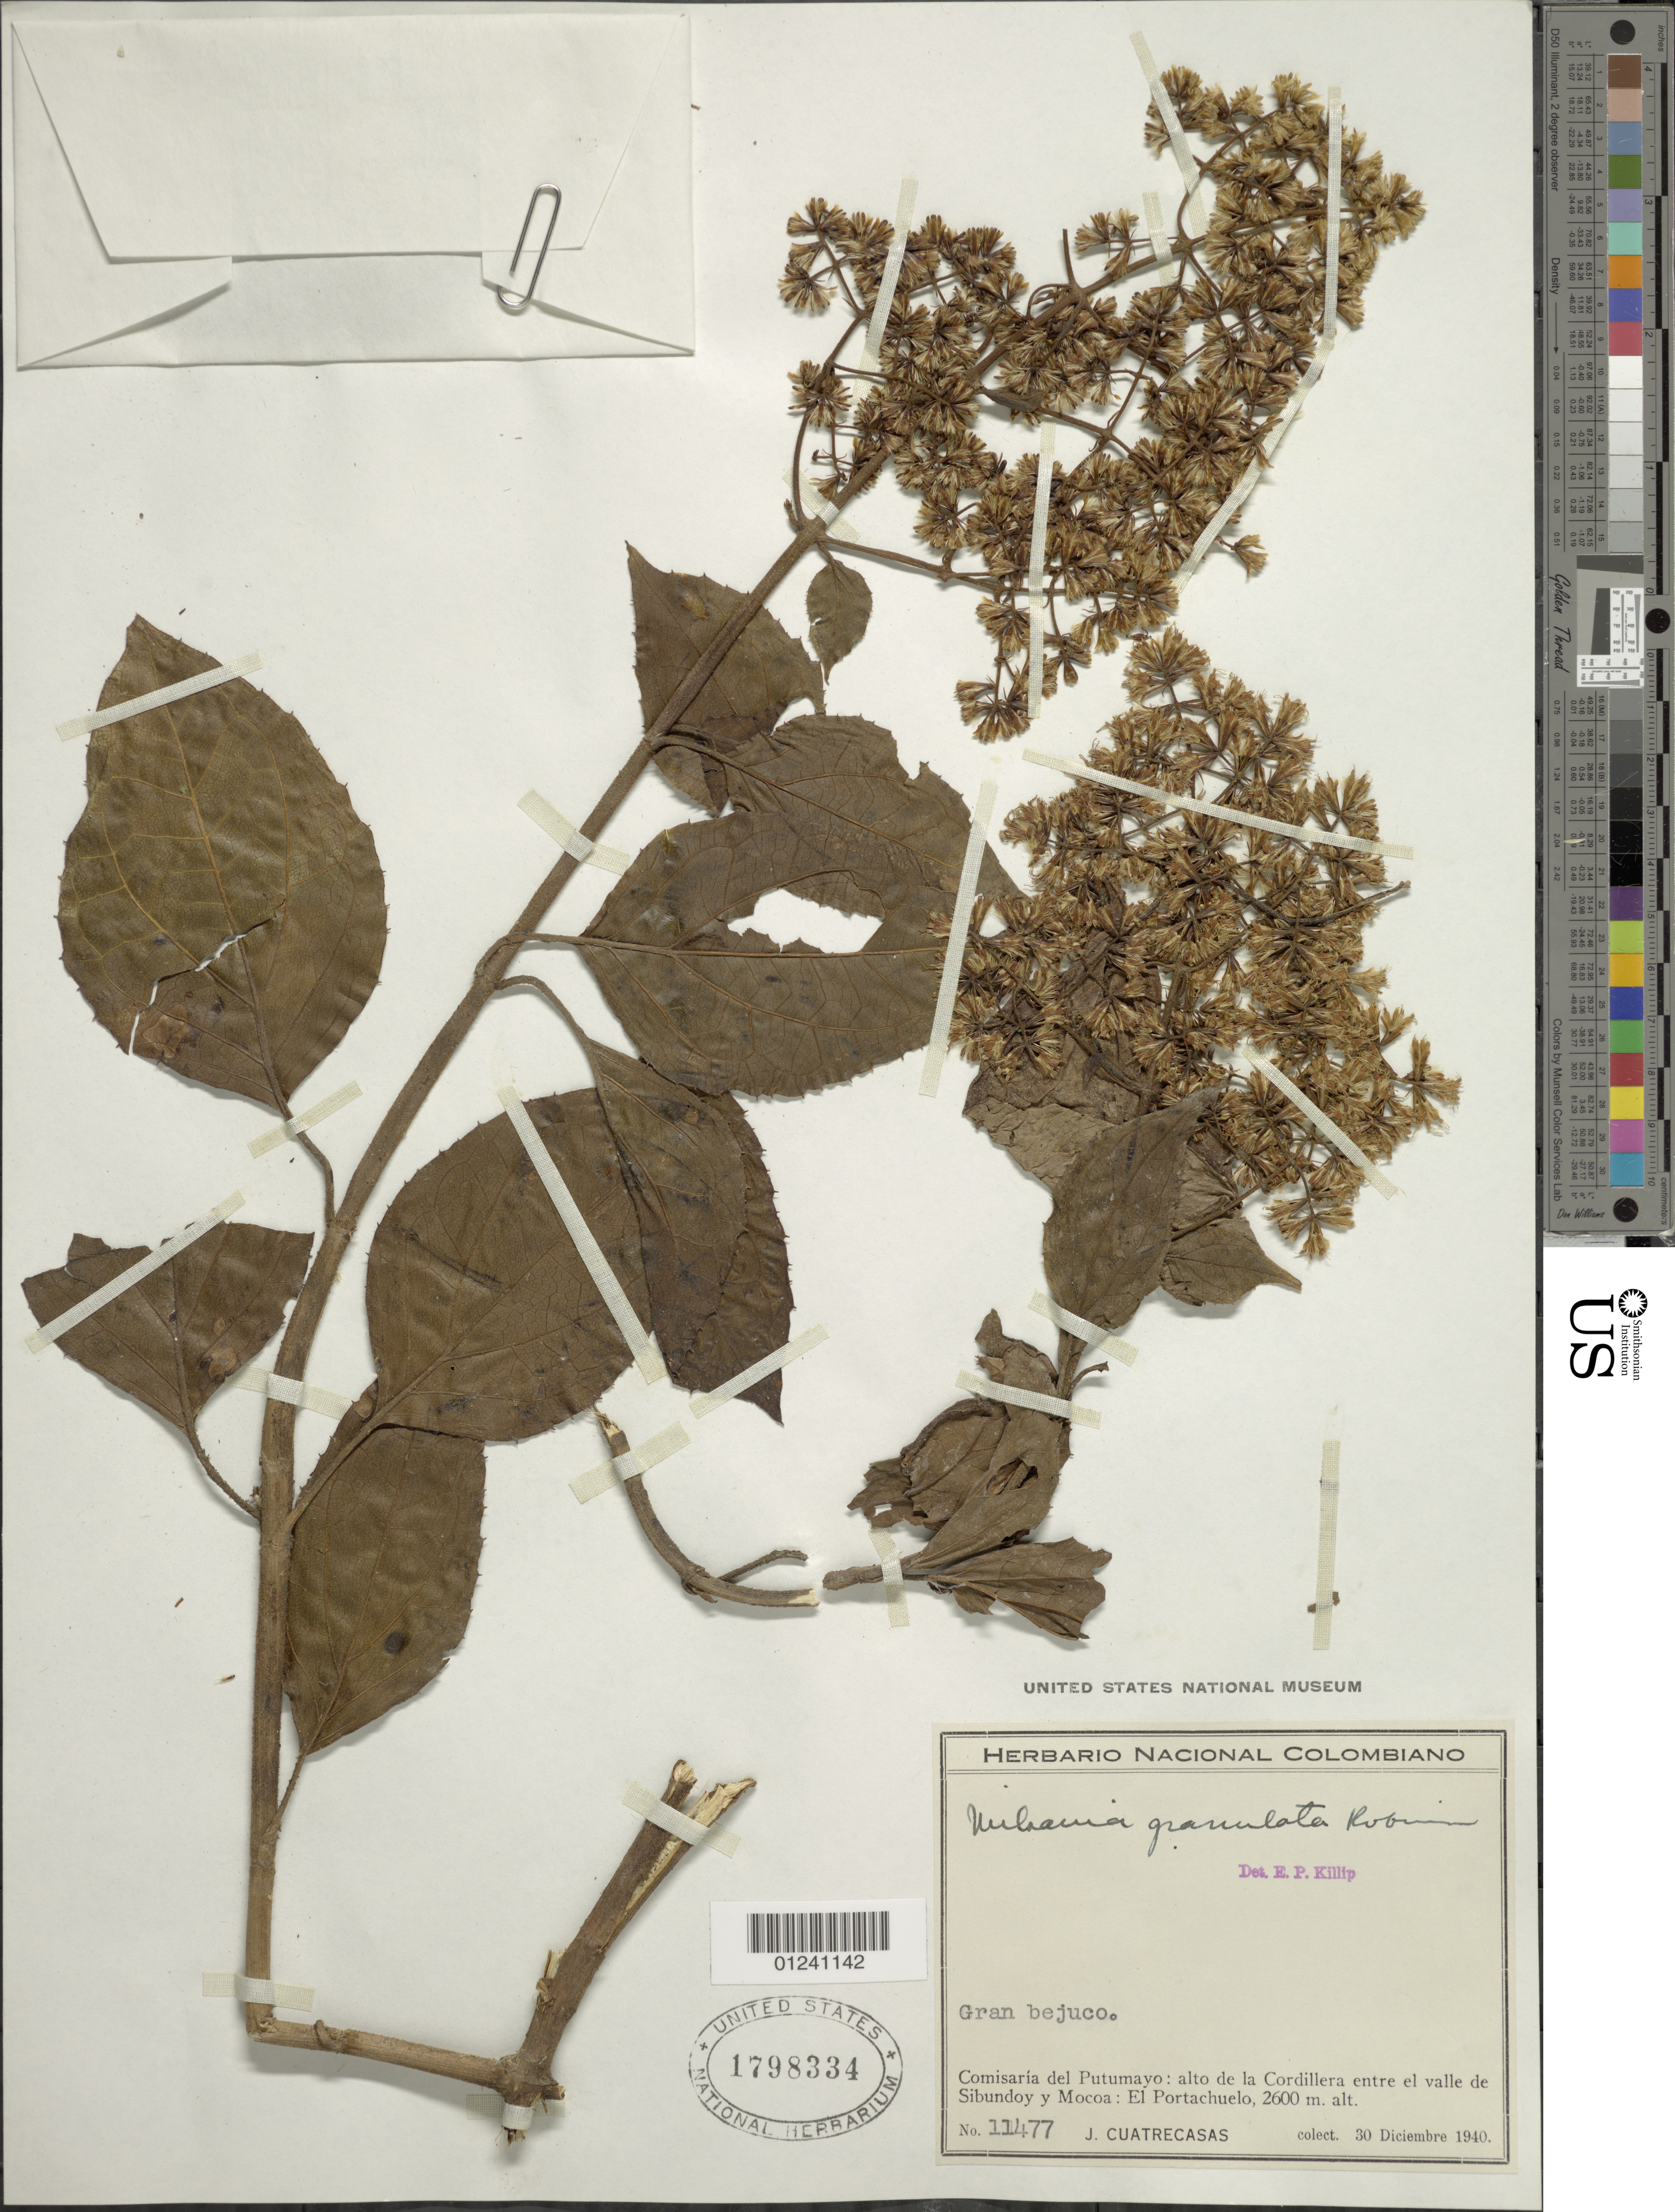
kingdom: Plantae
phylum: Tracheophyta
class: Magnoliopsida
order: Asterales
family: Asteraceae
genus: Mikania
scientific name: Mikania jamesonii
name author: B.L. Rob.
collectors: J. Cuatrecasas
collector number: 11477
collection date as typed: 30-Dec-40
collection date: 1940-12-30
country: Colombia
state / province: Putumayo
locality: Alto de la Cordillera entre el valle de Sibundoy y Mocoa: El Portachuelo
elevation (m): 2600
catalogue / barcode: US 1798334